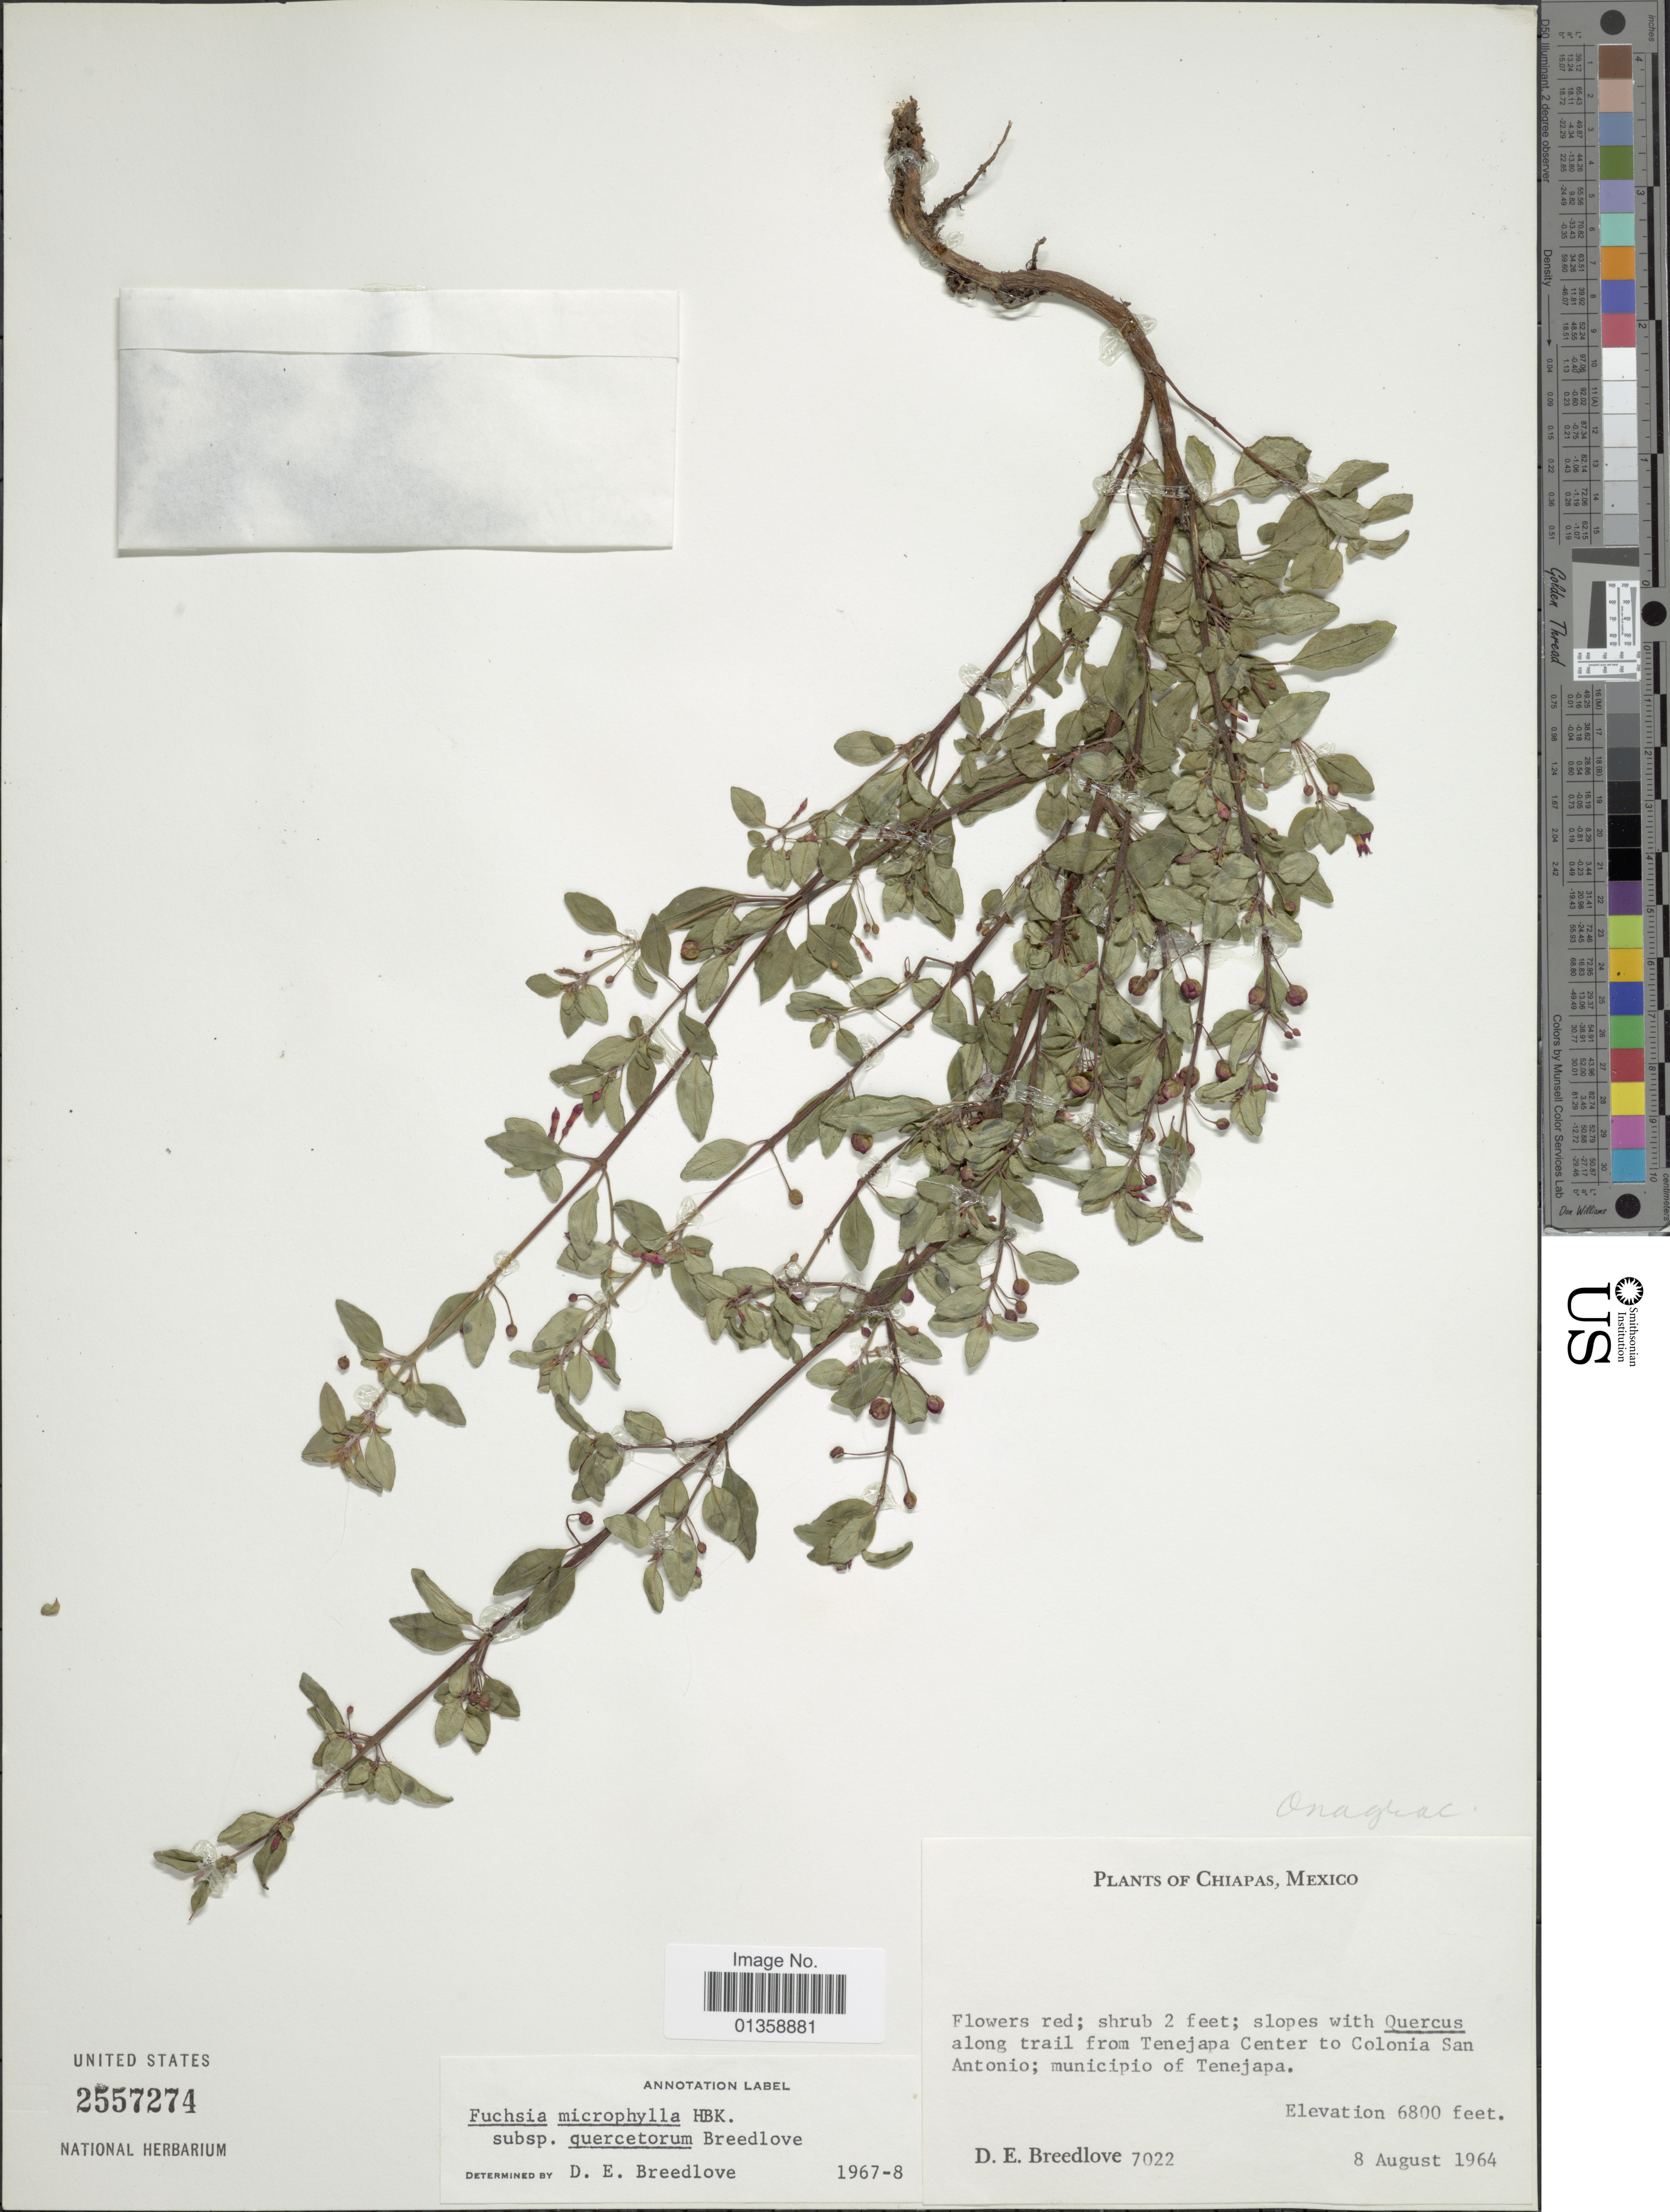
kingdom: Plantae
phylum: Tracheophyta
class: Magnoliopsida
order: Myrtales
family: Onagraceae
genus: Fuchsia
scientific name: Fuchsia microphylla subsp. quercetorum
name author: Breedlove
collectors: D. E. Breedlove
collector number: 7022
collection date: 1964-08-08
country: Mexico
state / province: Chiapas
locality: Along trail fromTenejapa Center to Colonia San Antonio; municipio of Tenejapa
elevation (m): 2073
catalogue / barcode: US 2557274